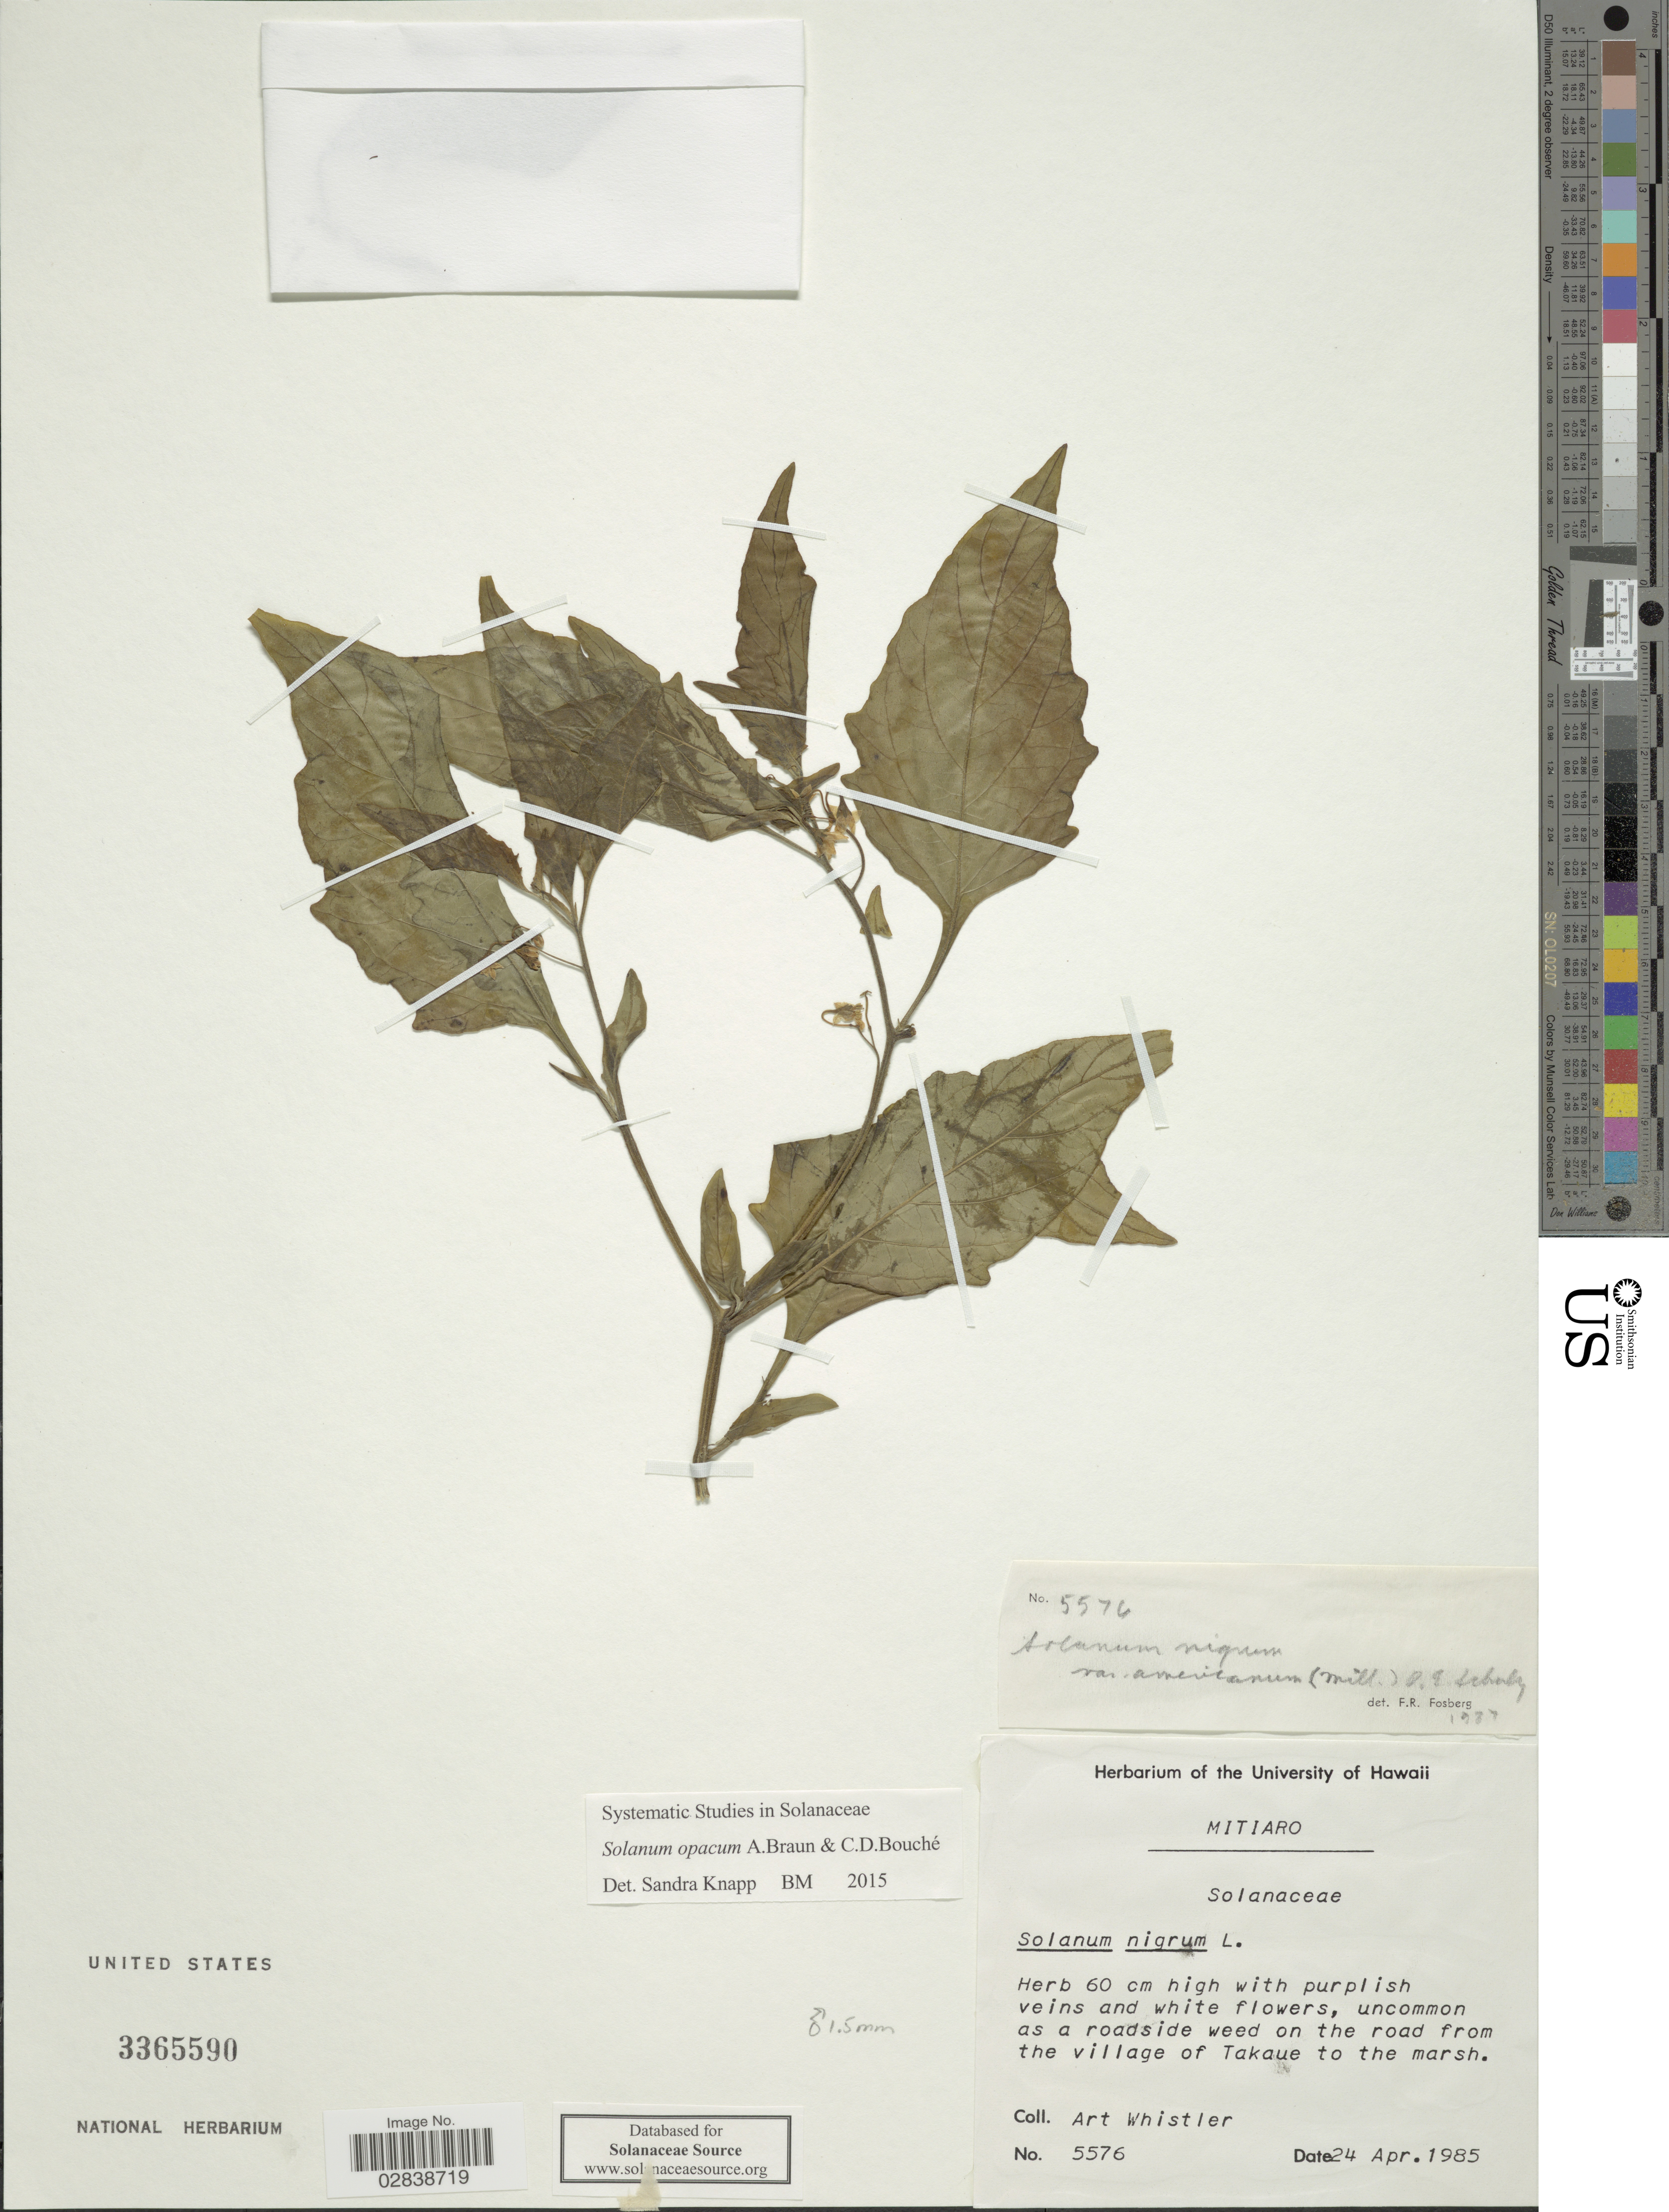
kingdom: Plantae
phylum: Tracheophyta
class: Magnoliopsida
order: Solanales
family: Solanaceae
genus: Solanum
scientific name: Solanum opacum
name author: A. Braun & C.D. Bouché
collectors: A. Whistler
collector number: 5576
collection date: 1985-04-24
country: Cook Islands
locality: Mitiaro. uncommon as a roadside weed on the road from the village Takaue to the marsh.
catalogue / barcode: US 3365590